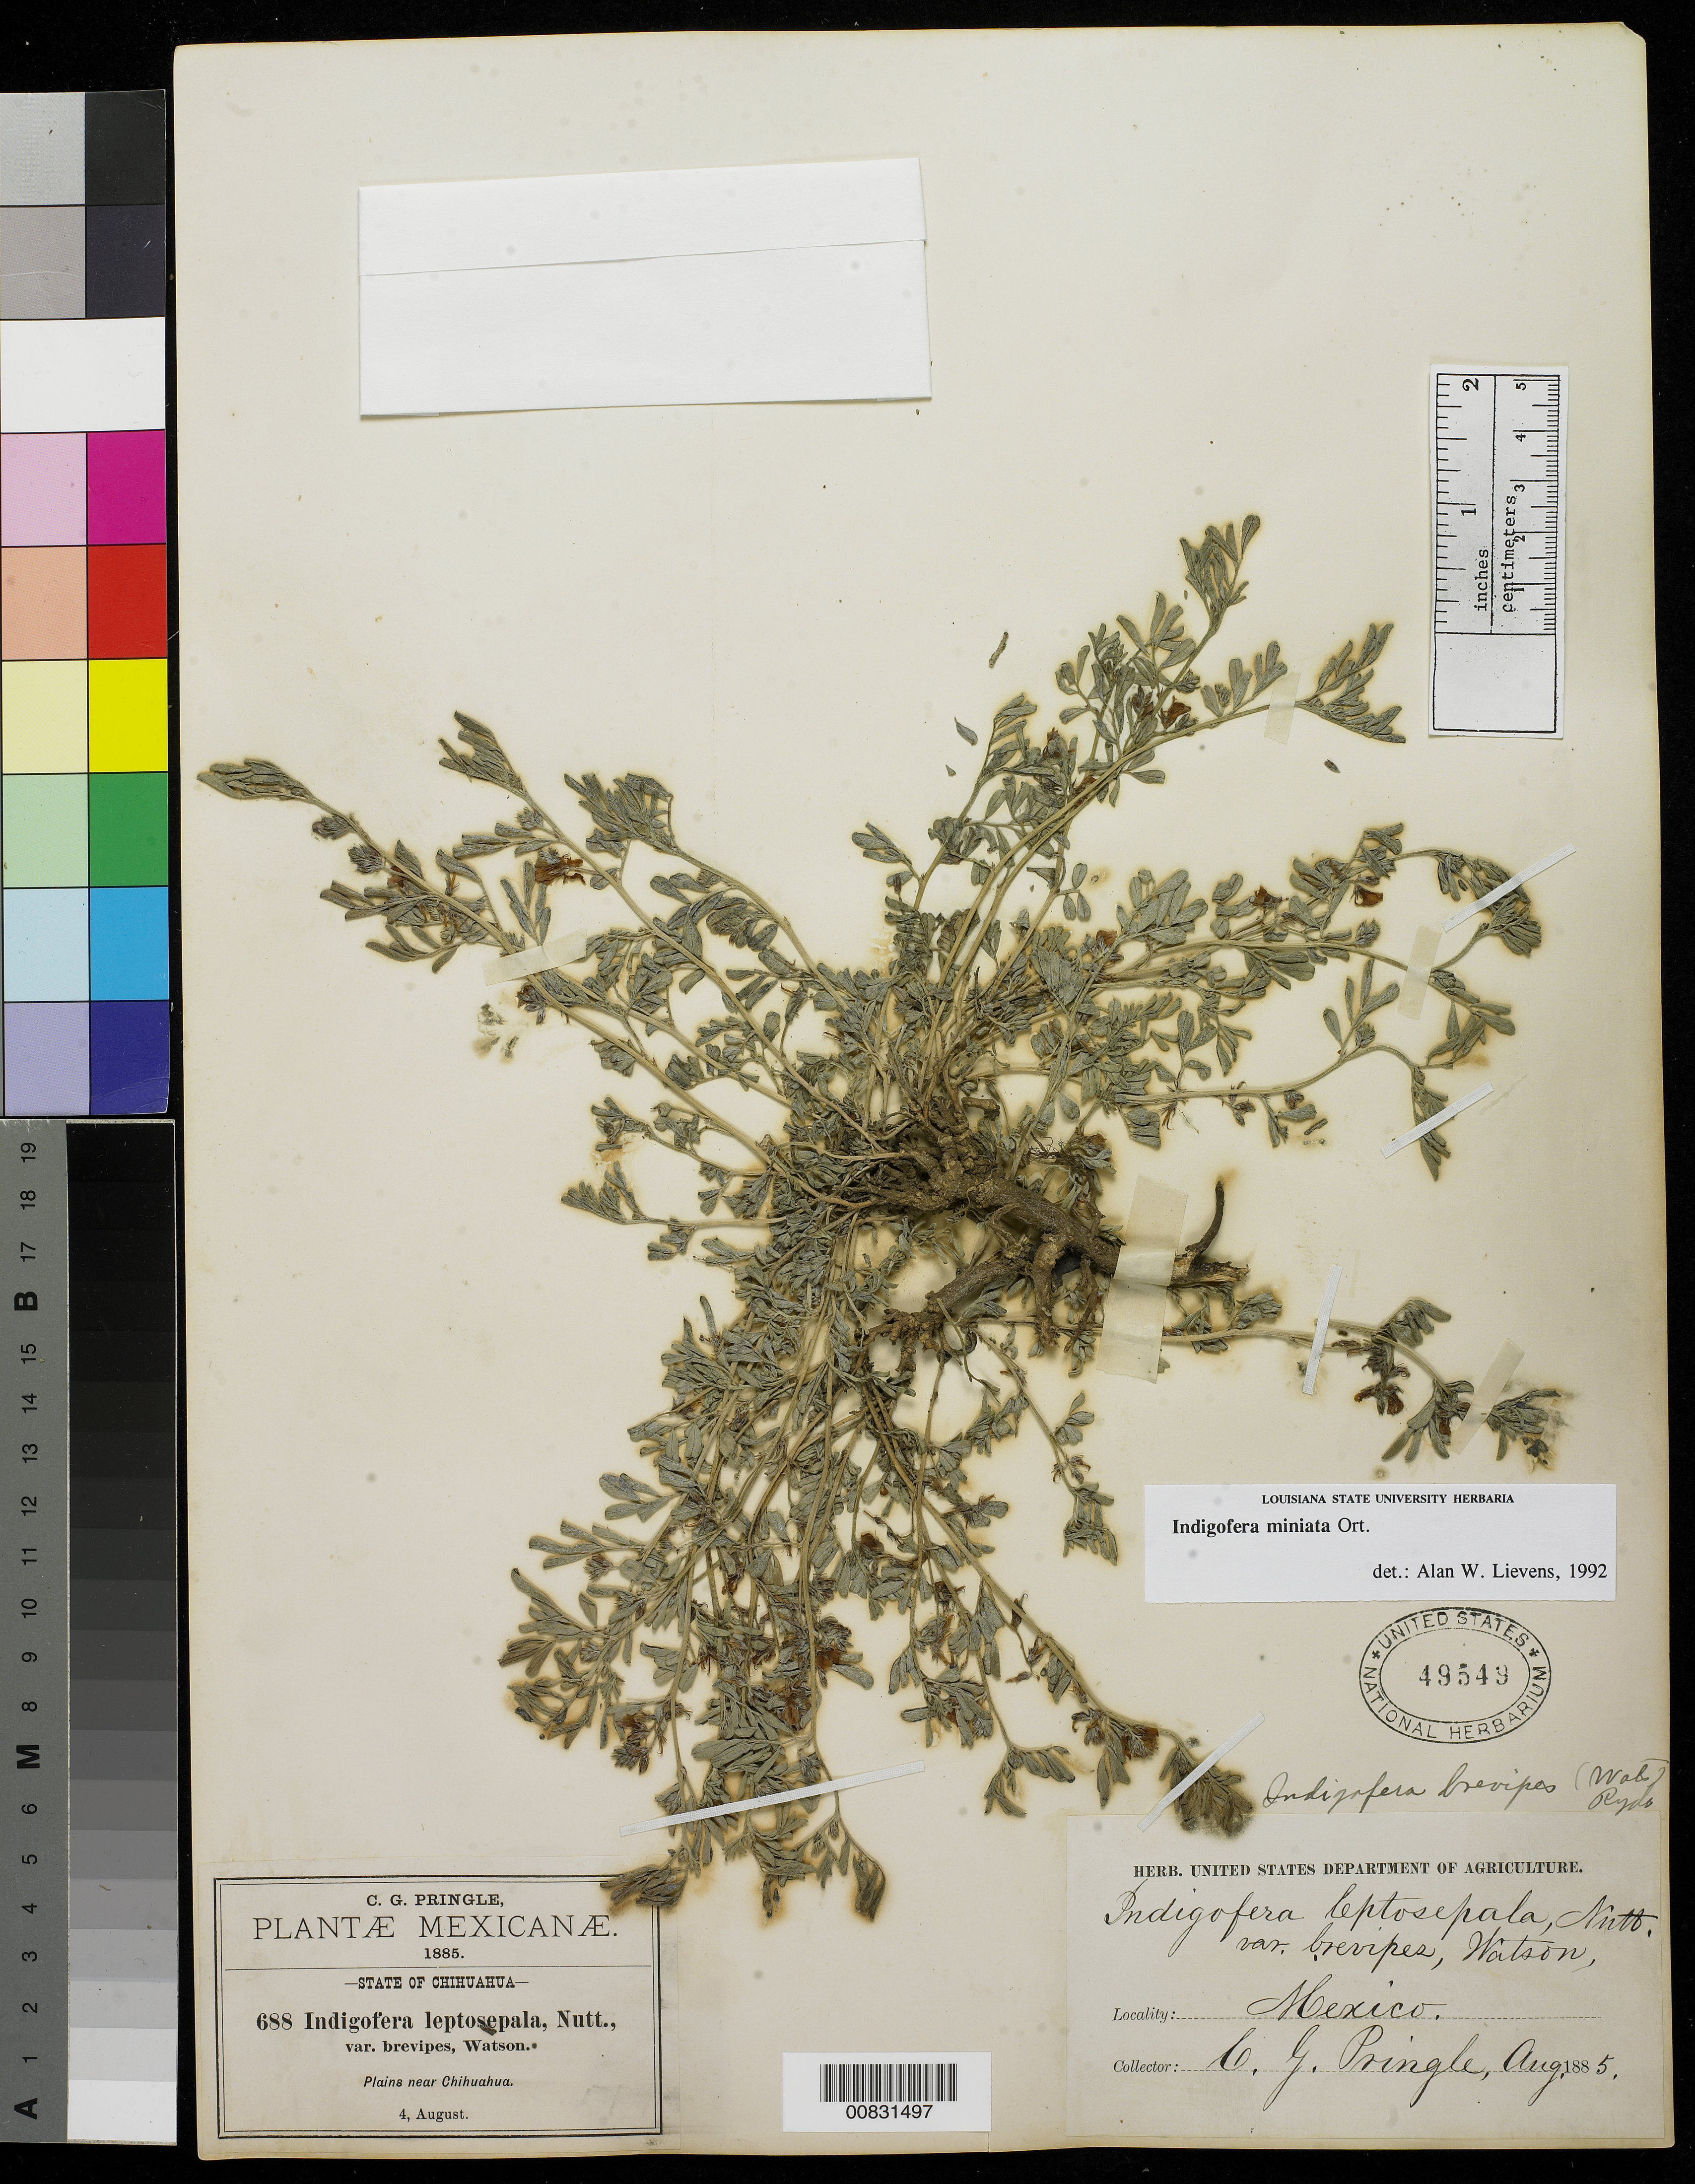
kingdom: Plantae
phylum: Tracheophyta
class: Magnoliopsida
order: Fabales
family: Fabaceae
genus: Indigofera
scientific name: Indigofera miniata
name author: Orteg.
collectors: C. G. Pringle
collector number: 688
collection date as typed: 04 Aug 1885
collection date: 1885-08-04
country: Mexico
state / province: Chihuahua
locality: Plains near Chihuahua.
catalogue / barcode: US 49549